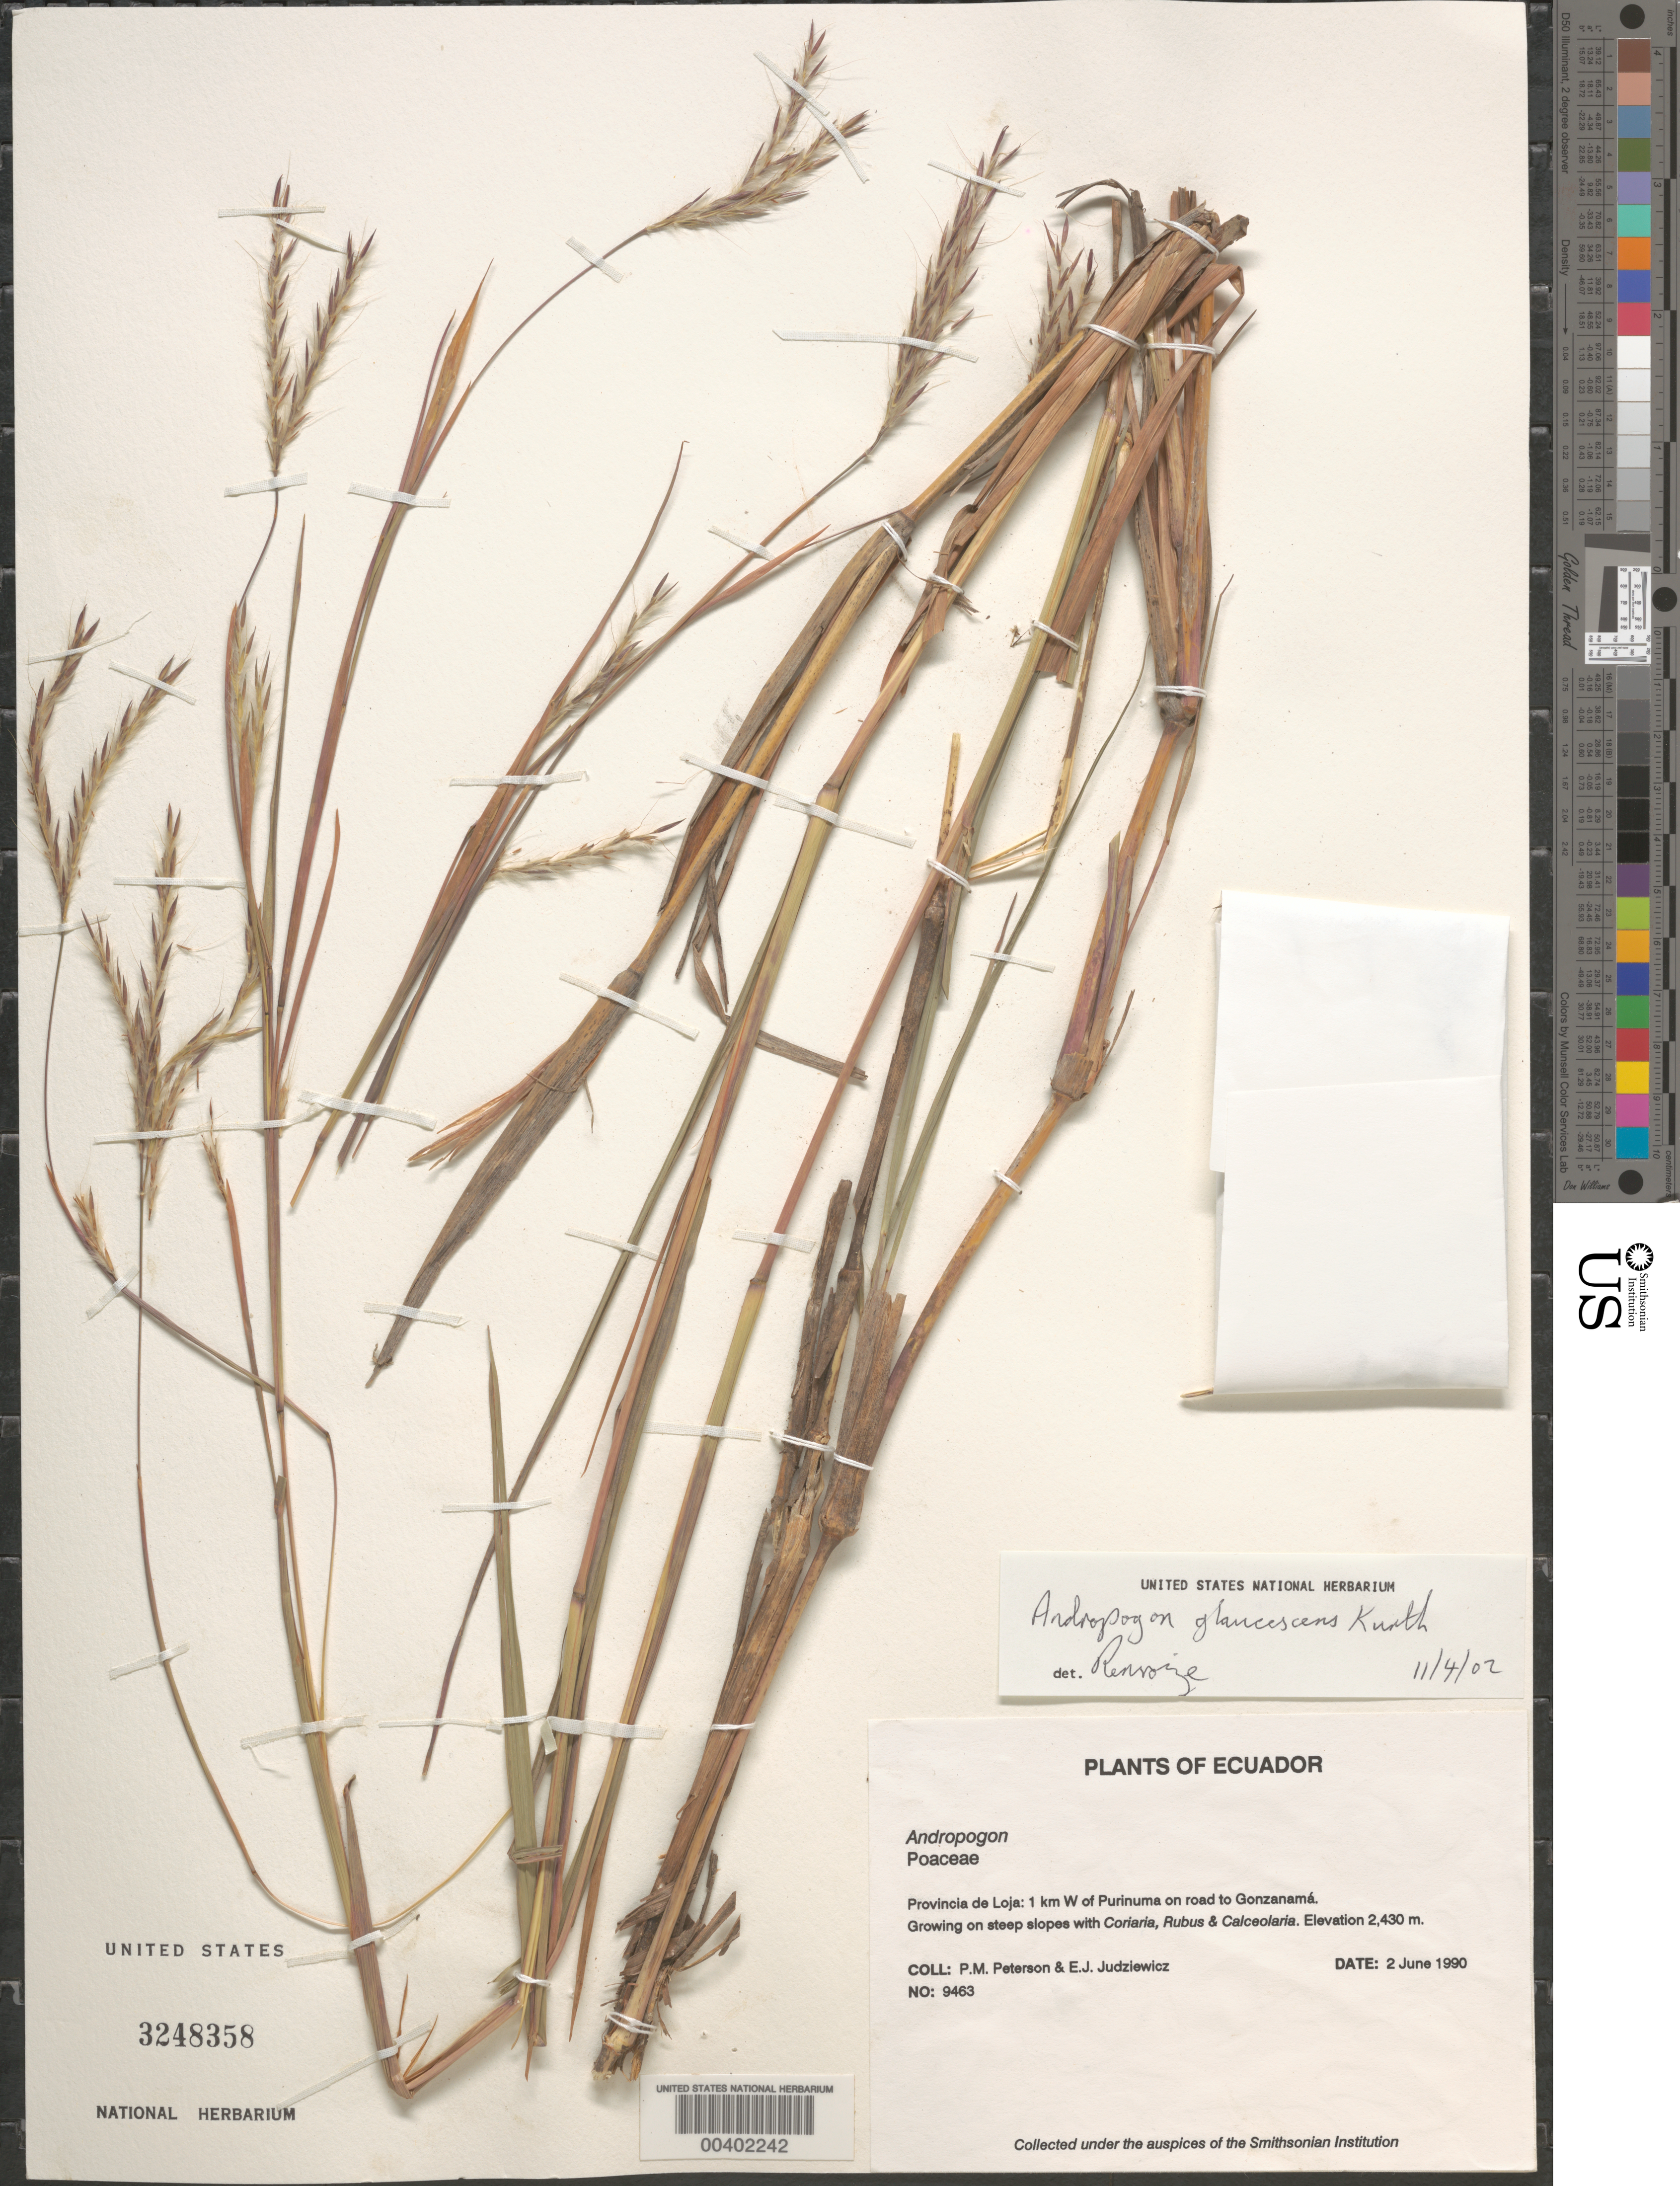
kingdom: Plantae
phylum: Tracheophyta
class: Liliopsida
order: Poales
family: Poaceae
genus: Andropogon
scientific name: Andropogon glaucescens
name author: Kunth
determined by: Renvoize, S. A.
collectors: P. M. Peterson & E. J. Judziewicz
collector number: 09463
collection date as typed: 02 Jun 1990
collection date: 1990-06-02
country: Ecuador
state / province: Loja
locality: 1 km W of Purinuma on road to Gonzanamá.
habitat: Growing on steep slopes with Coriaria, Rubus & Calceolaria.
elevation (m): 2430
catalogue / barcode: US 3248358